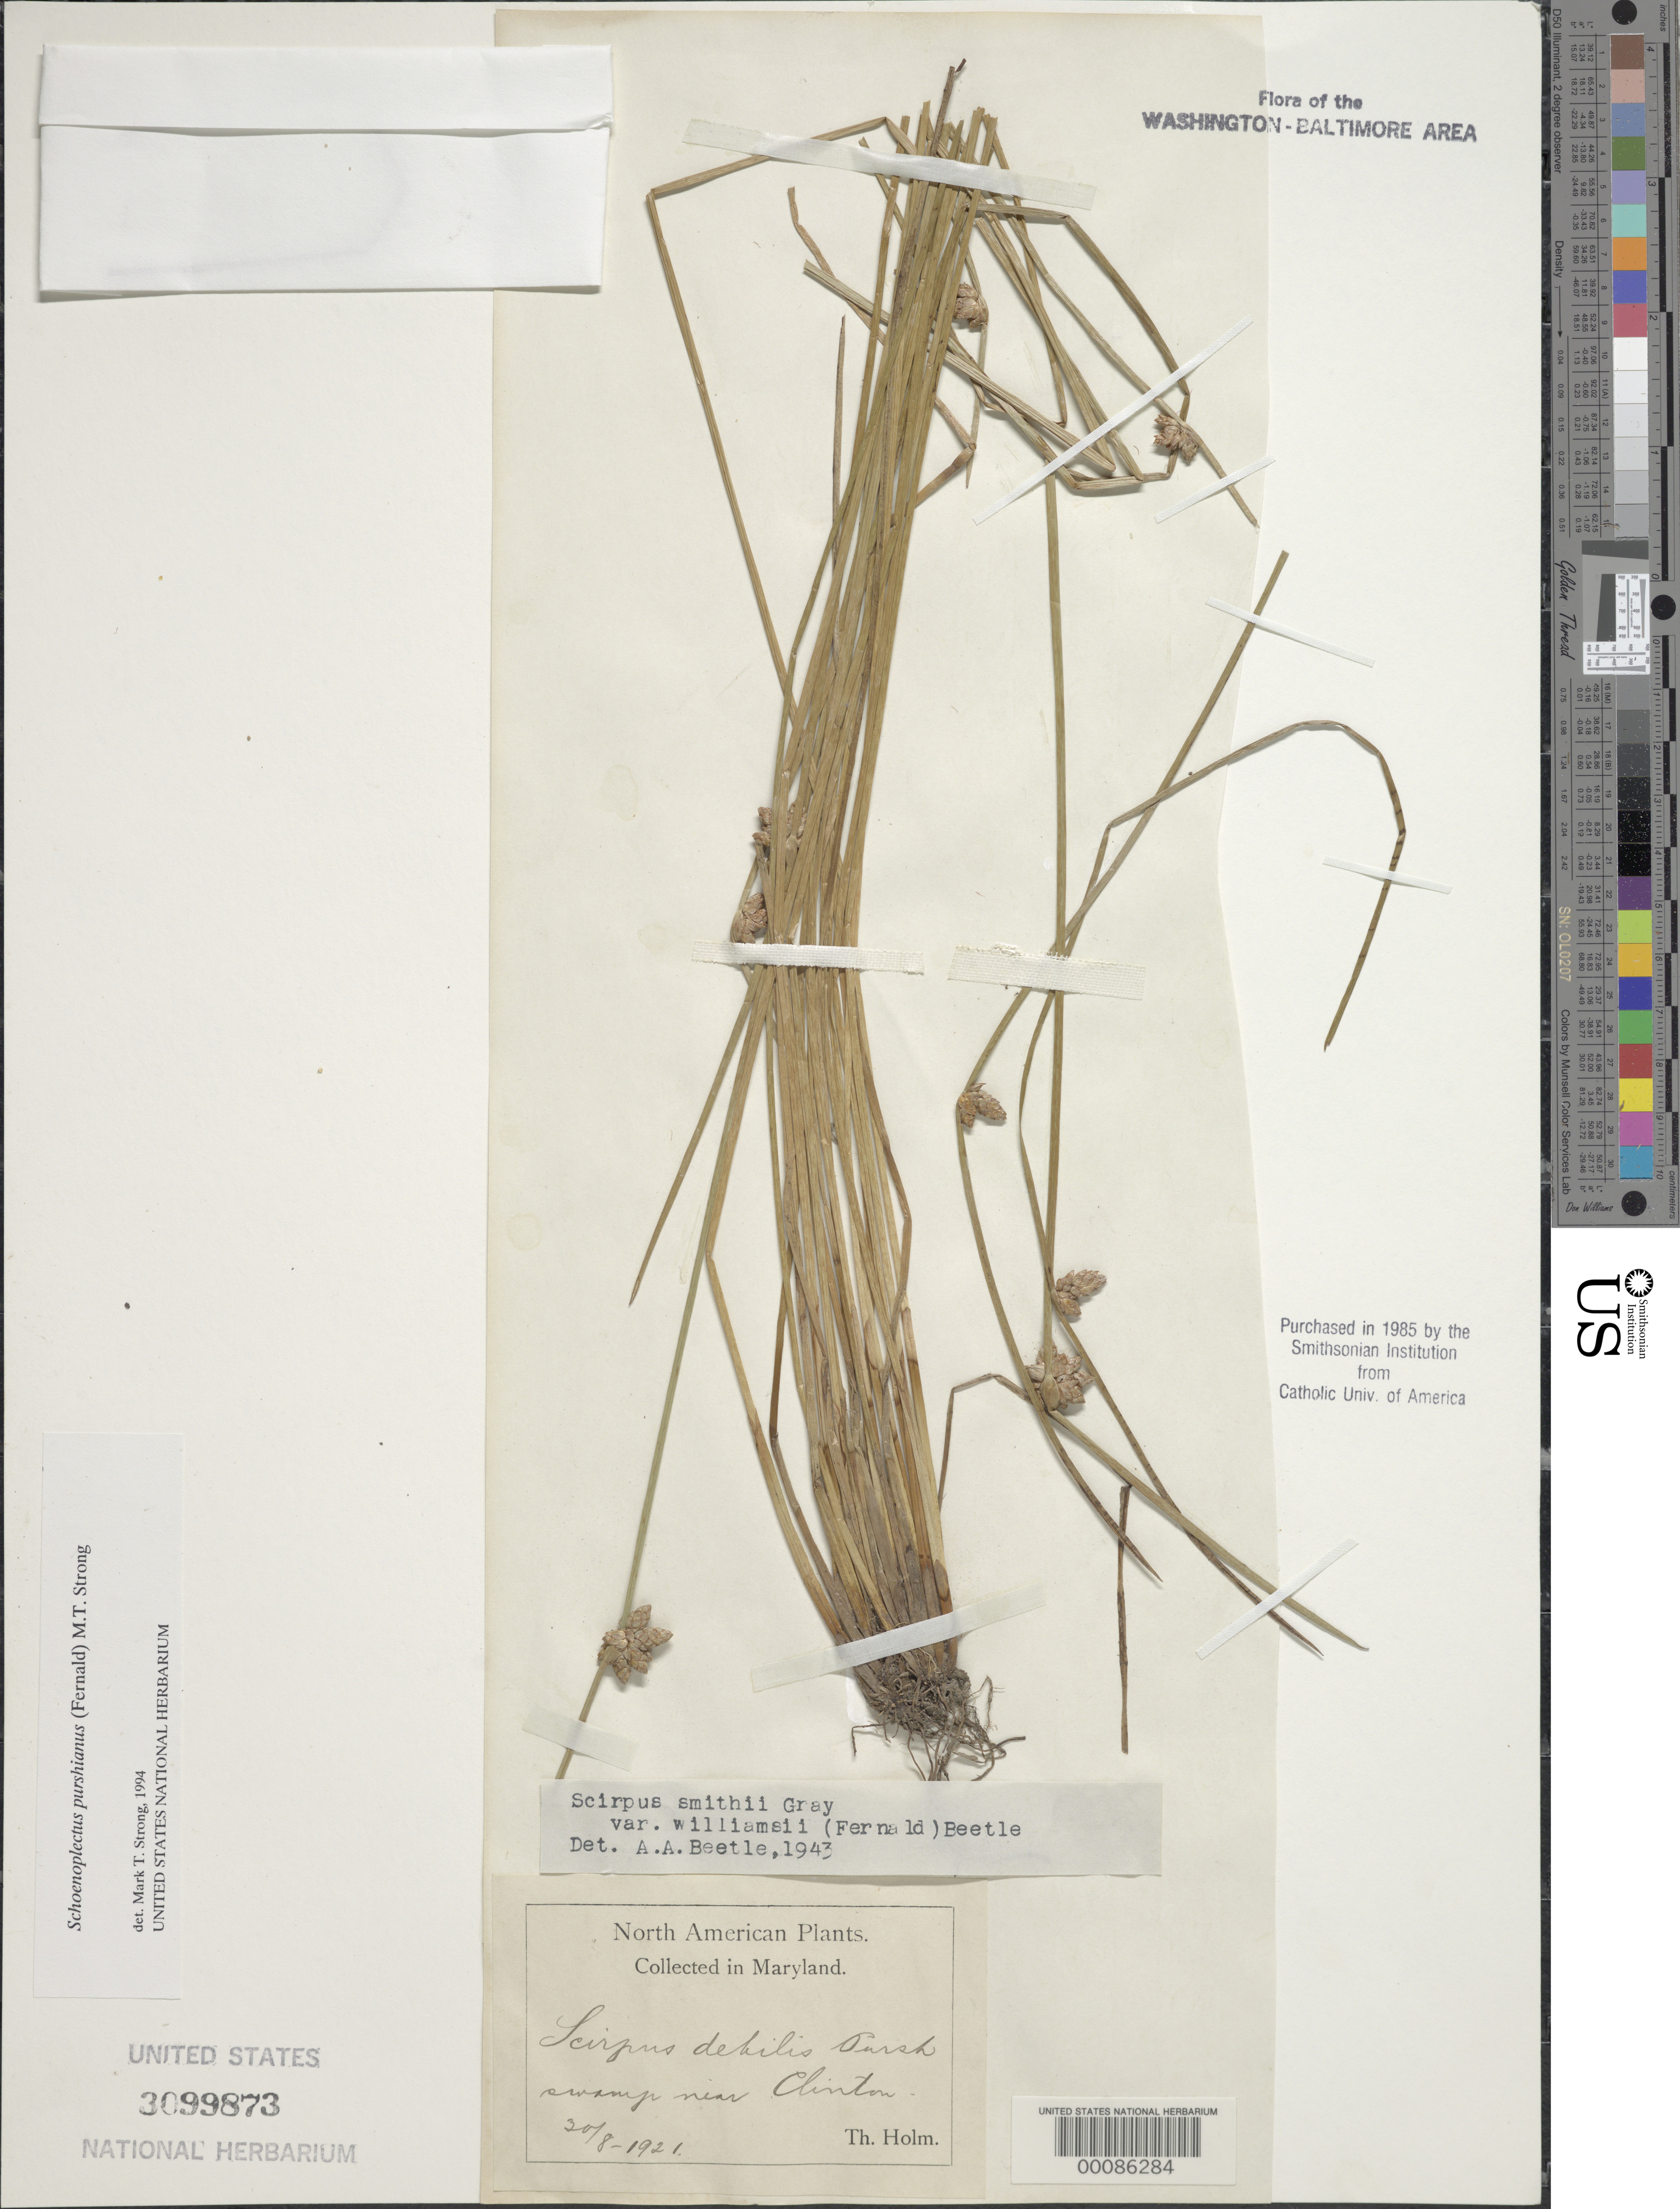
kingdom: Plantae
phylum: Tracheophyta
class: Liliopsida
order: Poales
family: Cyperaceae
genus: Schoenoplectus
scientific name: Schoenoplectus purshianus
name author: (Fernald) M.T. Strong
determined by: Strong, M. T., (US), Smithsonian Institution - National Museum of Natural History (UNITED STATES)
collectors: T. Holm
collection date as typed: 30 Aug 1921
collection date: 1921-08-30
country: United States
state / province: Maryland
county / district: Prince George's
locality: Near Clinton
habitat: Swamp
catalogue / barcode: US 3099873